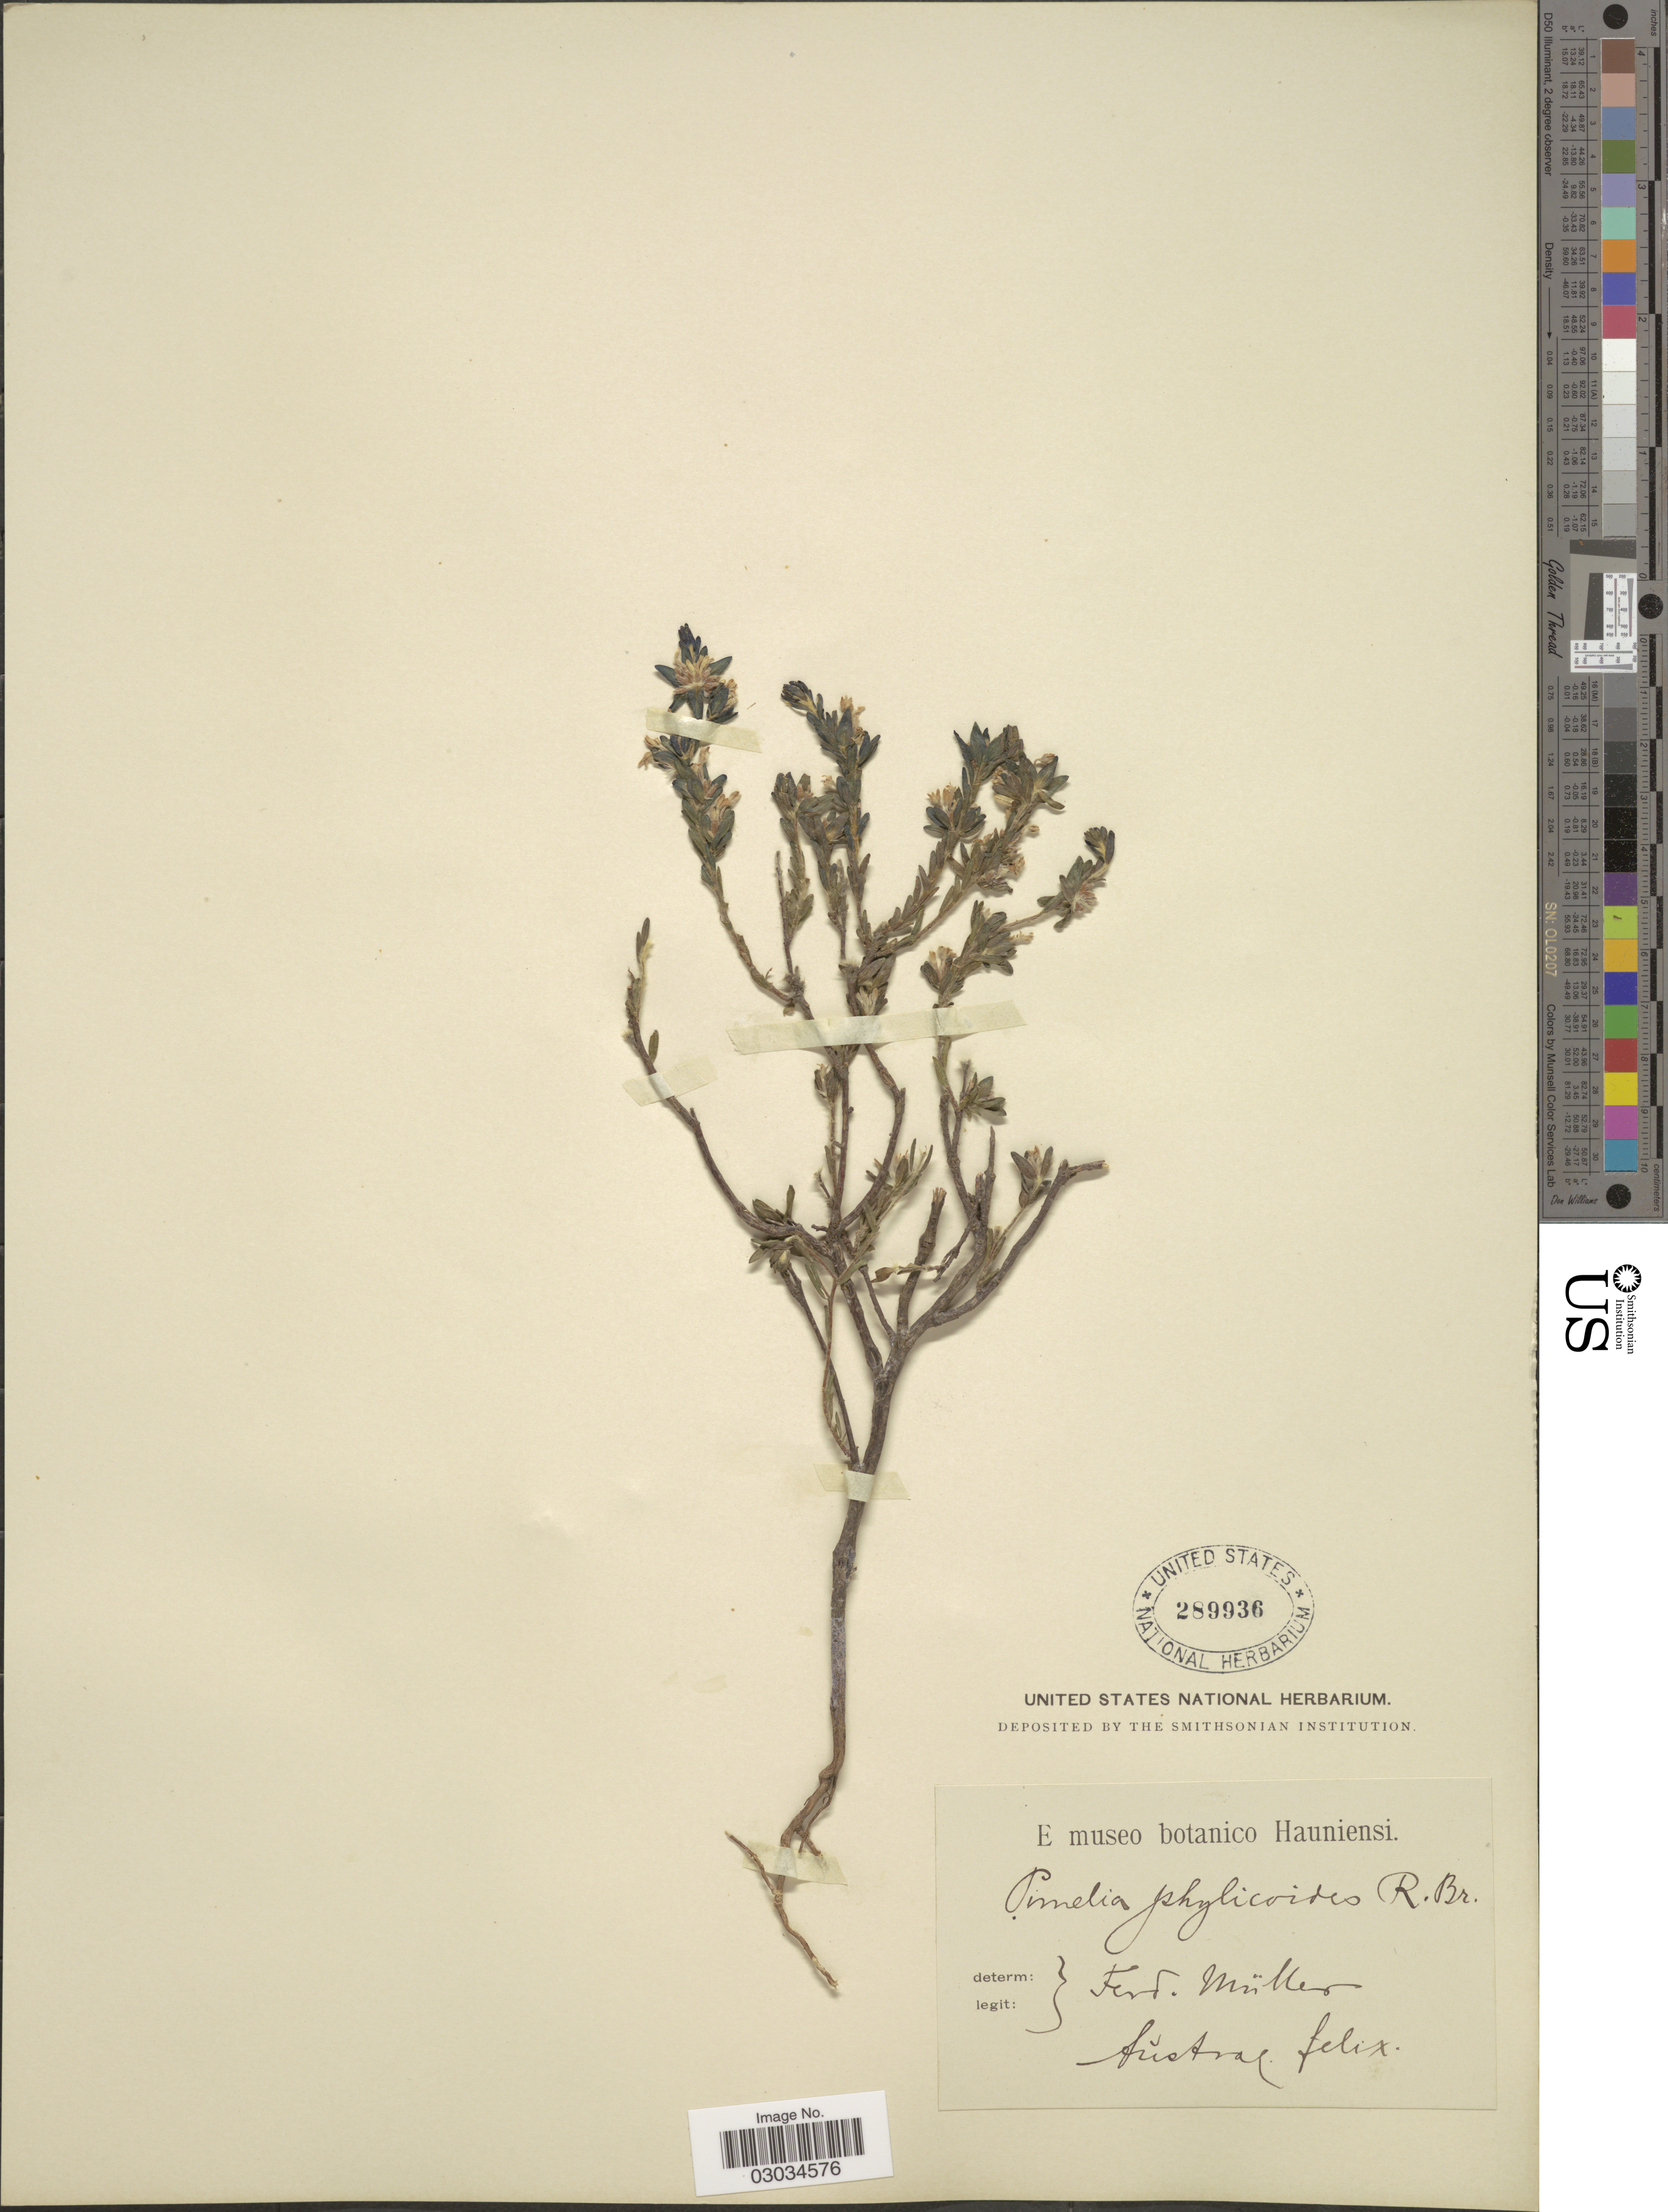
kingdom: Plantae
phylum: Tracheophyta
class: Magnoliopsida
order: Malvales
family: Thymelaeaceae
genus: Pimelea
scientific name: Pimelea phylicoides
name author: Meisn.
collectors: F. Müller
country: Australia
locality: Austral. felix.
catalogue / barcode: US 289936